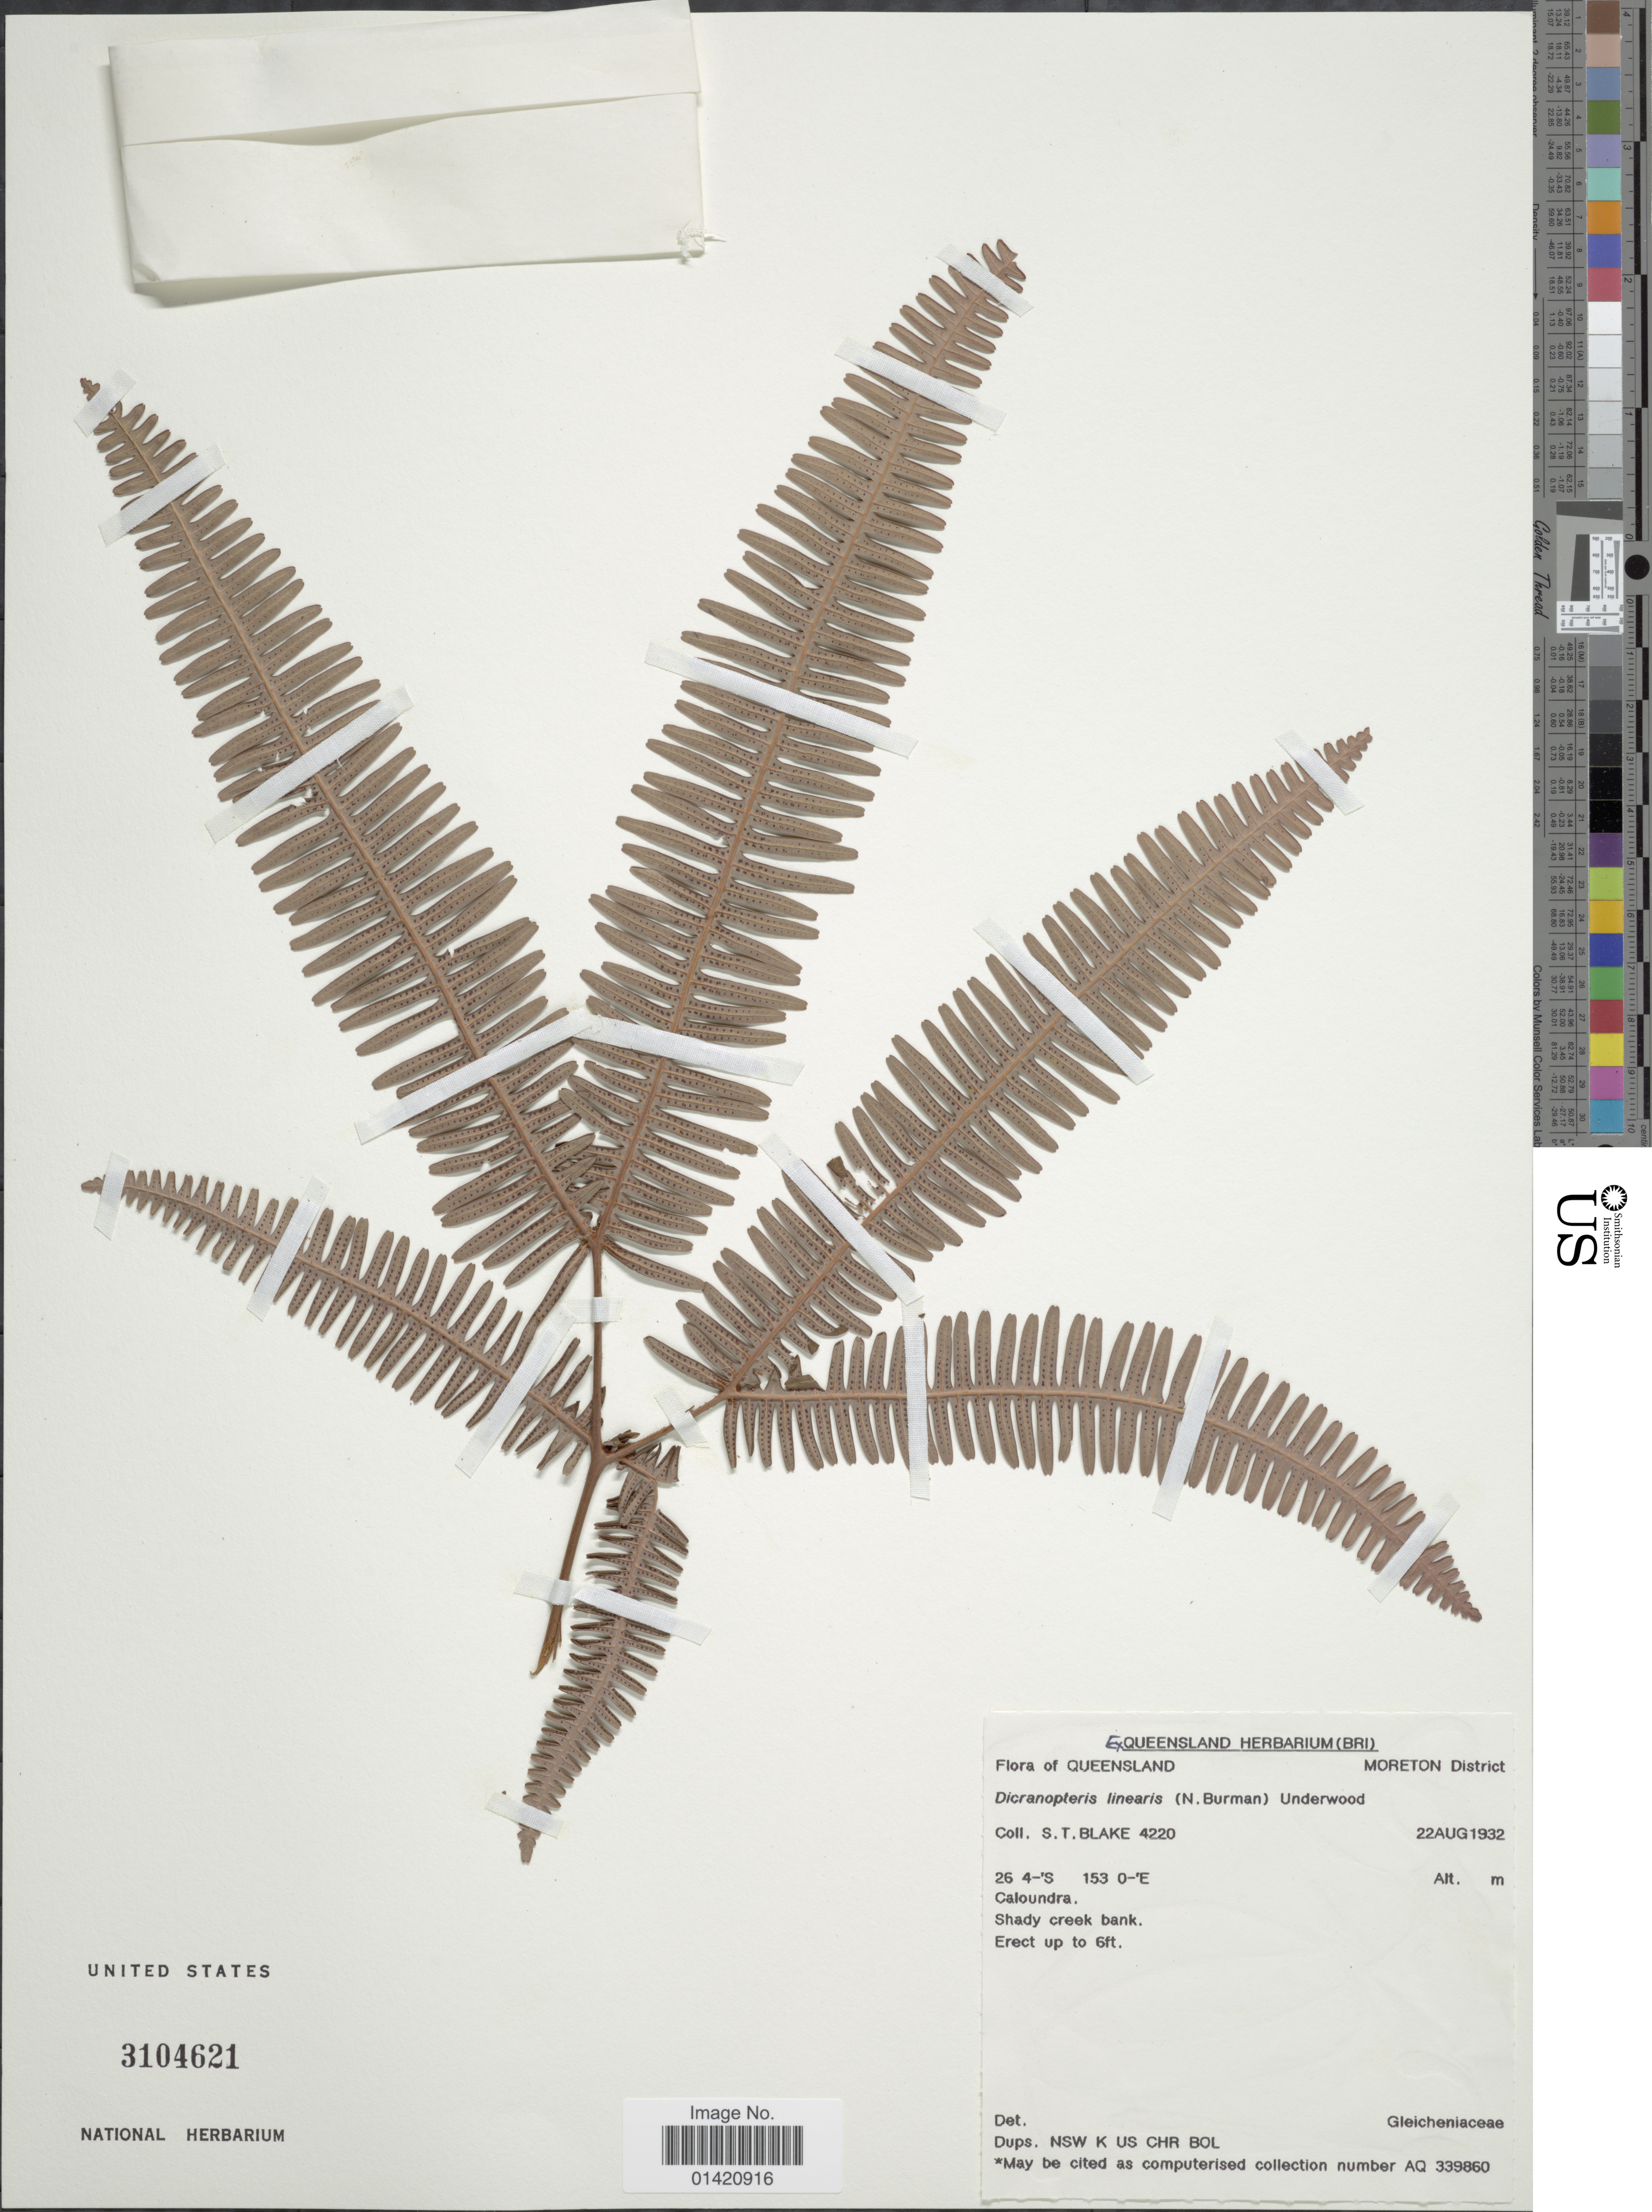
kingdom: Plantae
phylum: Tracheophyta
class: Polypodiopsida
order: Gleicheniales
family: Gleicheniaceae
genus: Dicranopteris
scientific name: Dicranopteris linearis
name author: (Burm. f.) Underw.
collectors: S. T. Blake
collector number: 4220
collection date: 1932-08-22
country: Australia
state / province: Queensland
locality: Moreton District, Caloundra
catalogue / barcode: US 3104621